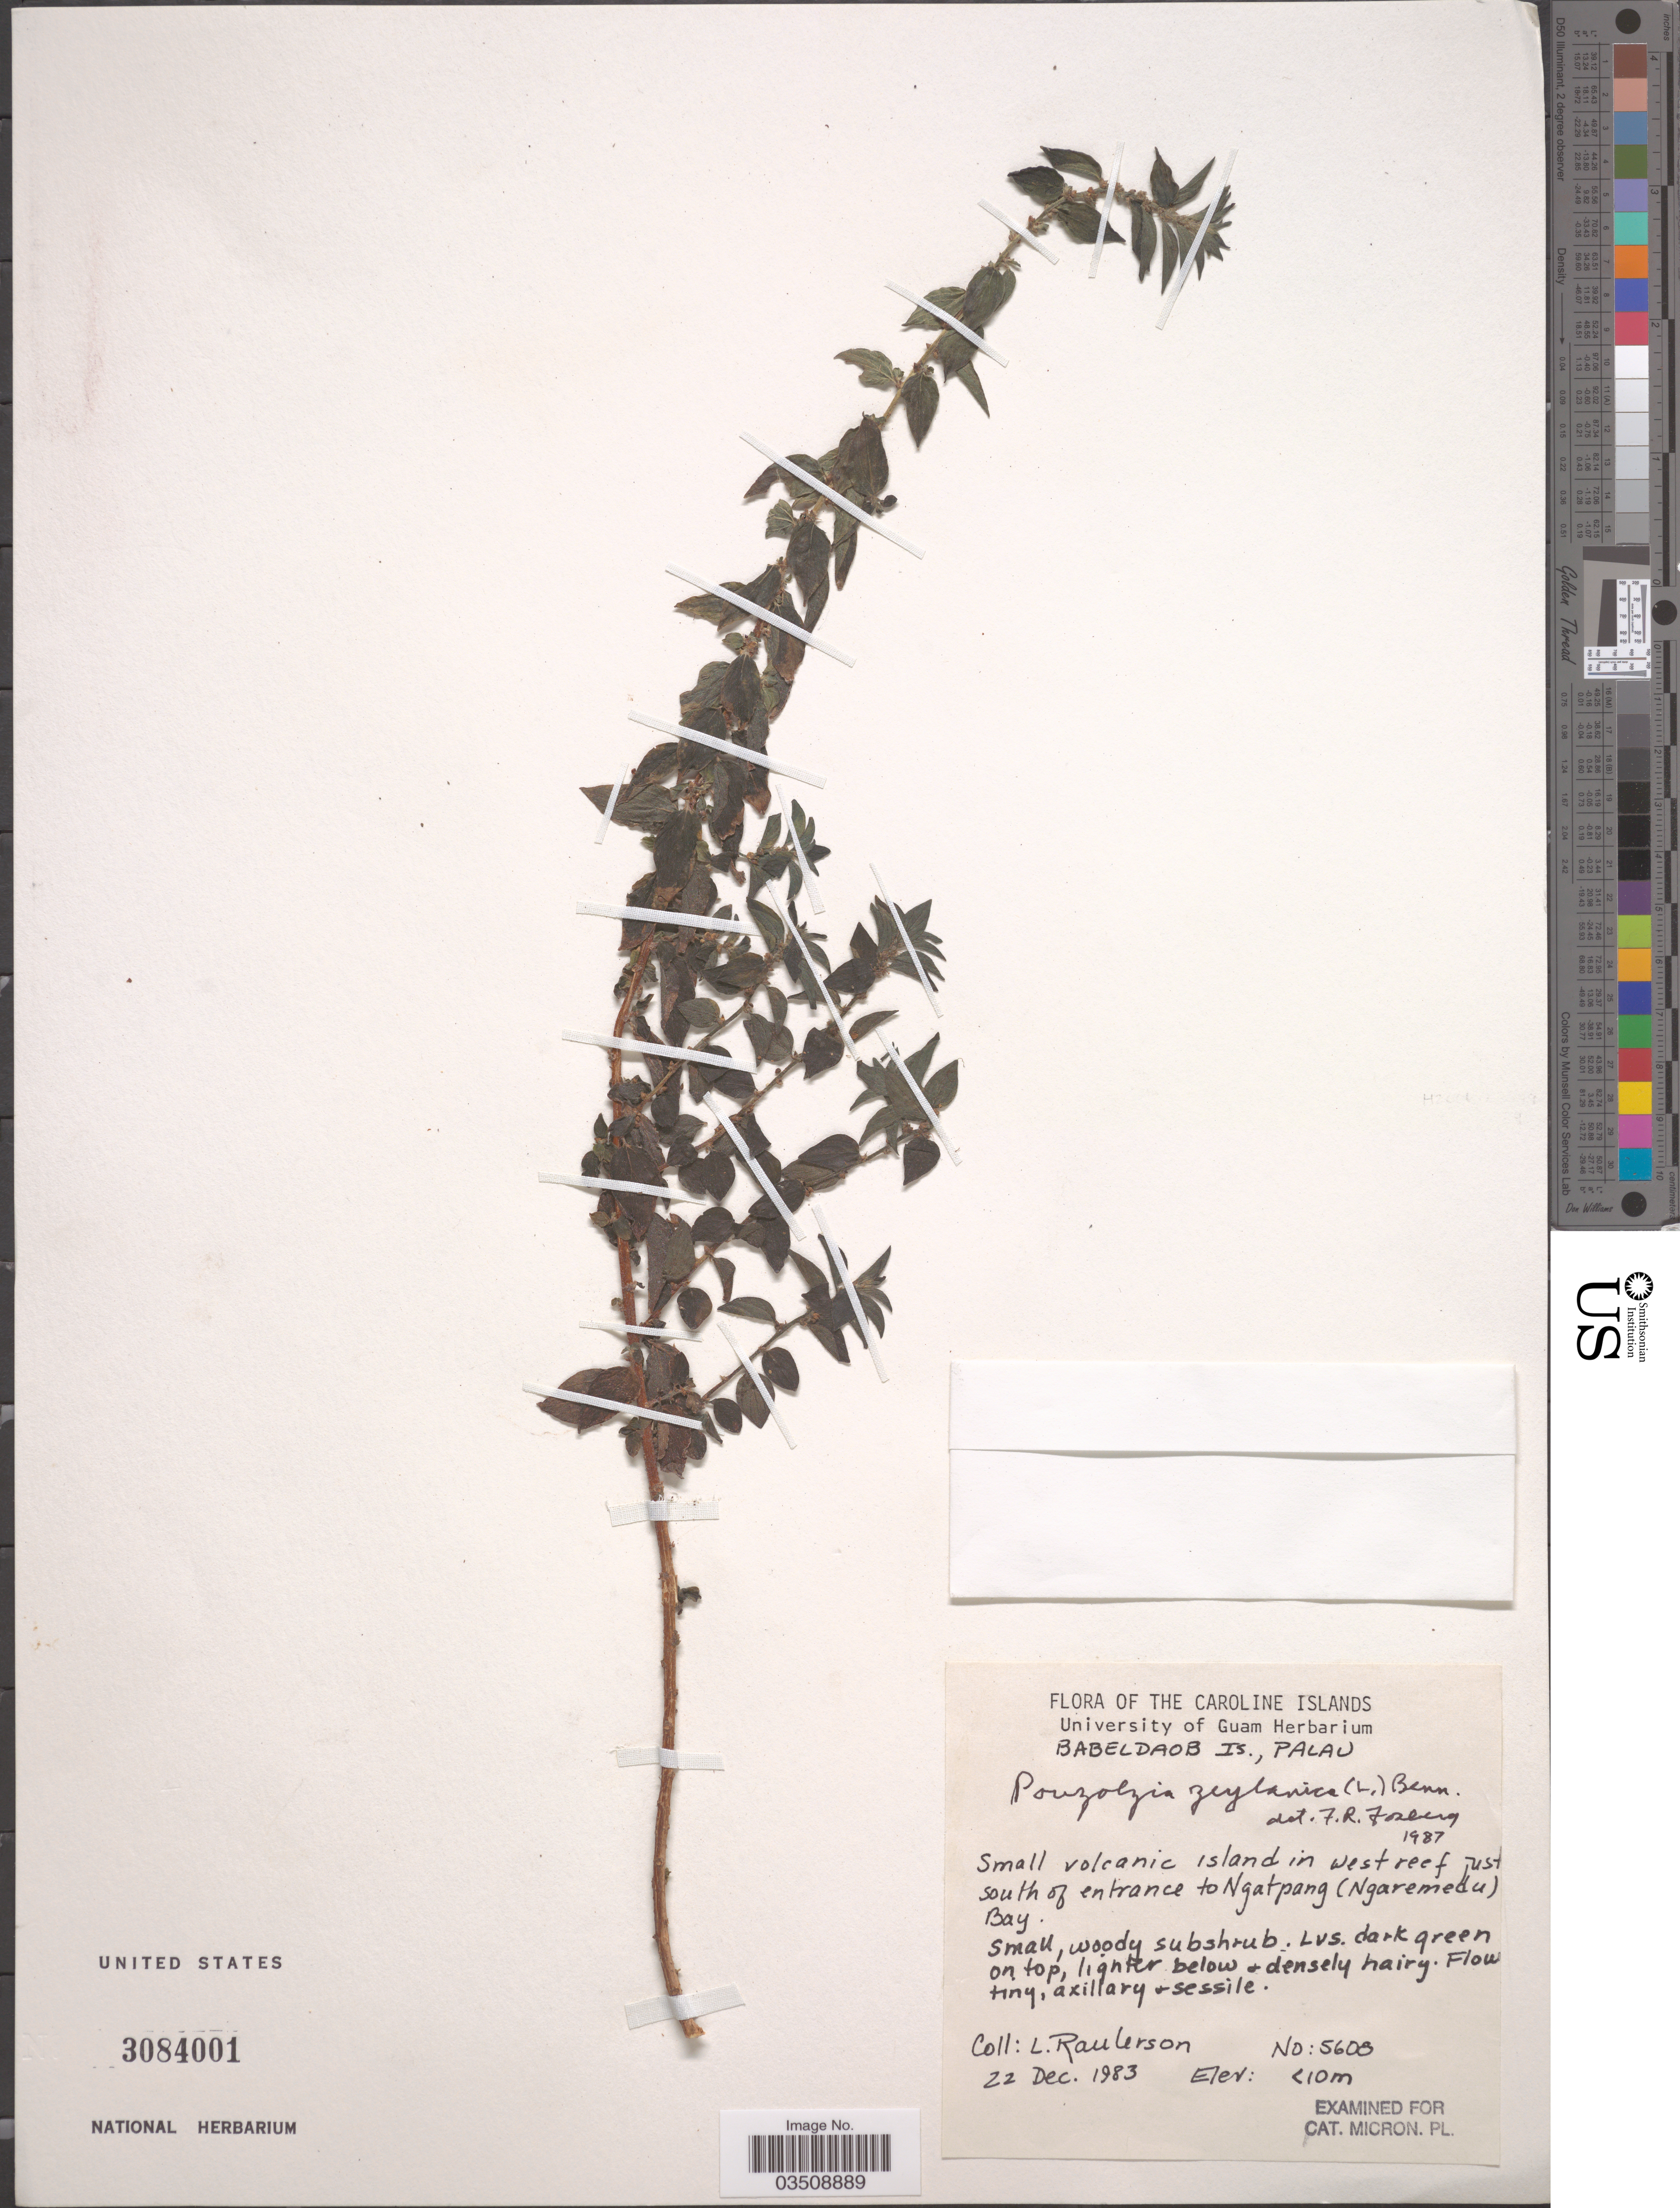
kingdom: Plantae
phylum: Tracheophyta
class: Magnoliopsida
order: Rosales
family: Urticaceae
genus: Pouzolzia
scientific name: Pouzolzia zeylanica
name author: (L.) Benn.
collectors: L. Raulerson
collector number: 5608*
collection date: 1983-12-22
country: Palau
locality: Caroline Islands. Babeldaob Is., Palau. Small volcanic island in west reef just south of entrance to Ngatpang (Ngaremedu) Bay.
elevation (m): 10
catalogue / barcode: US 3084001